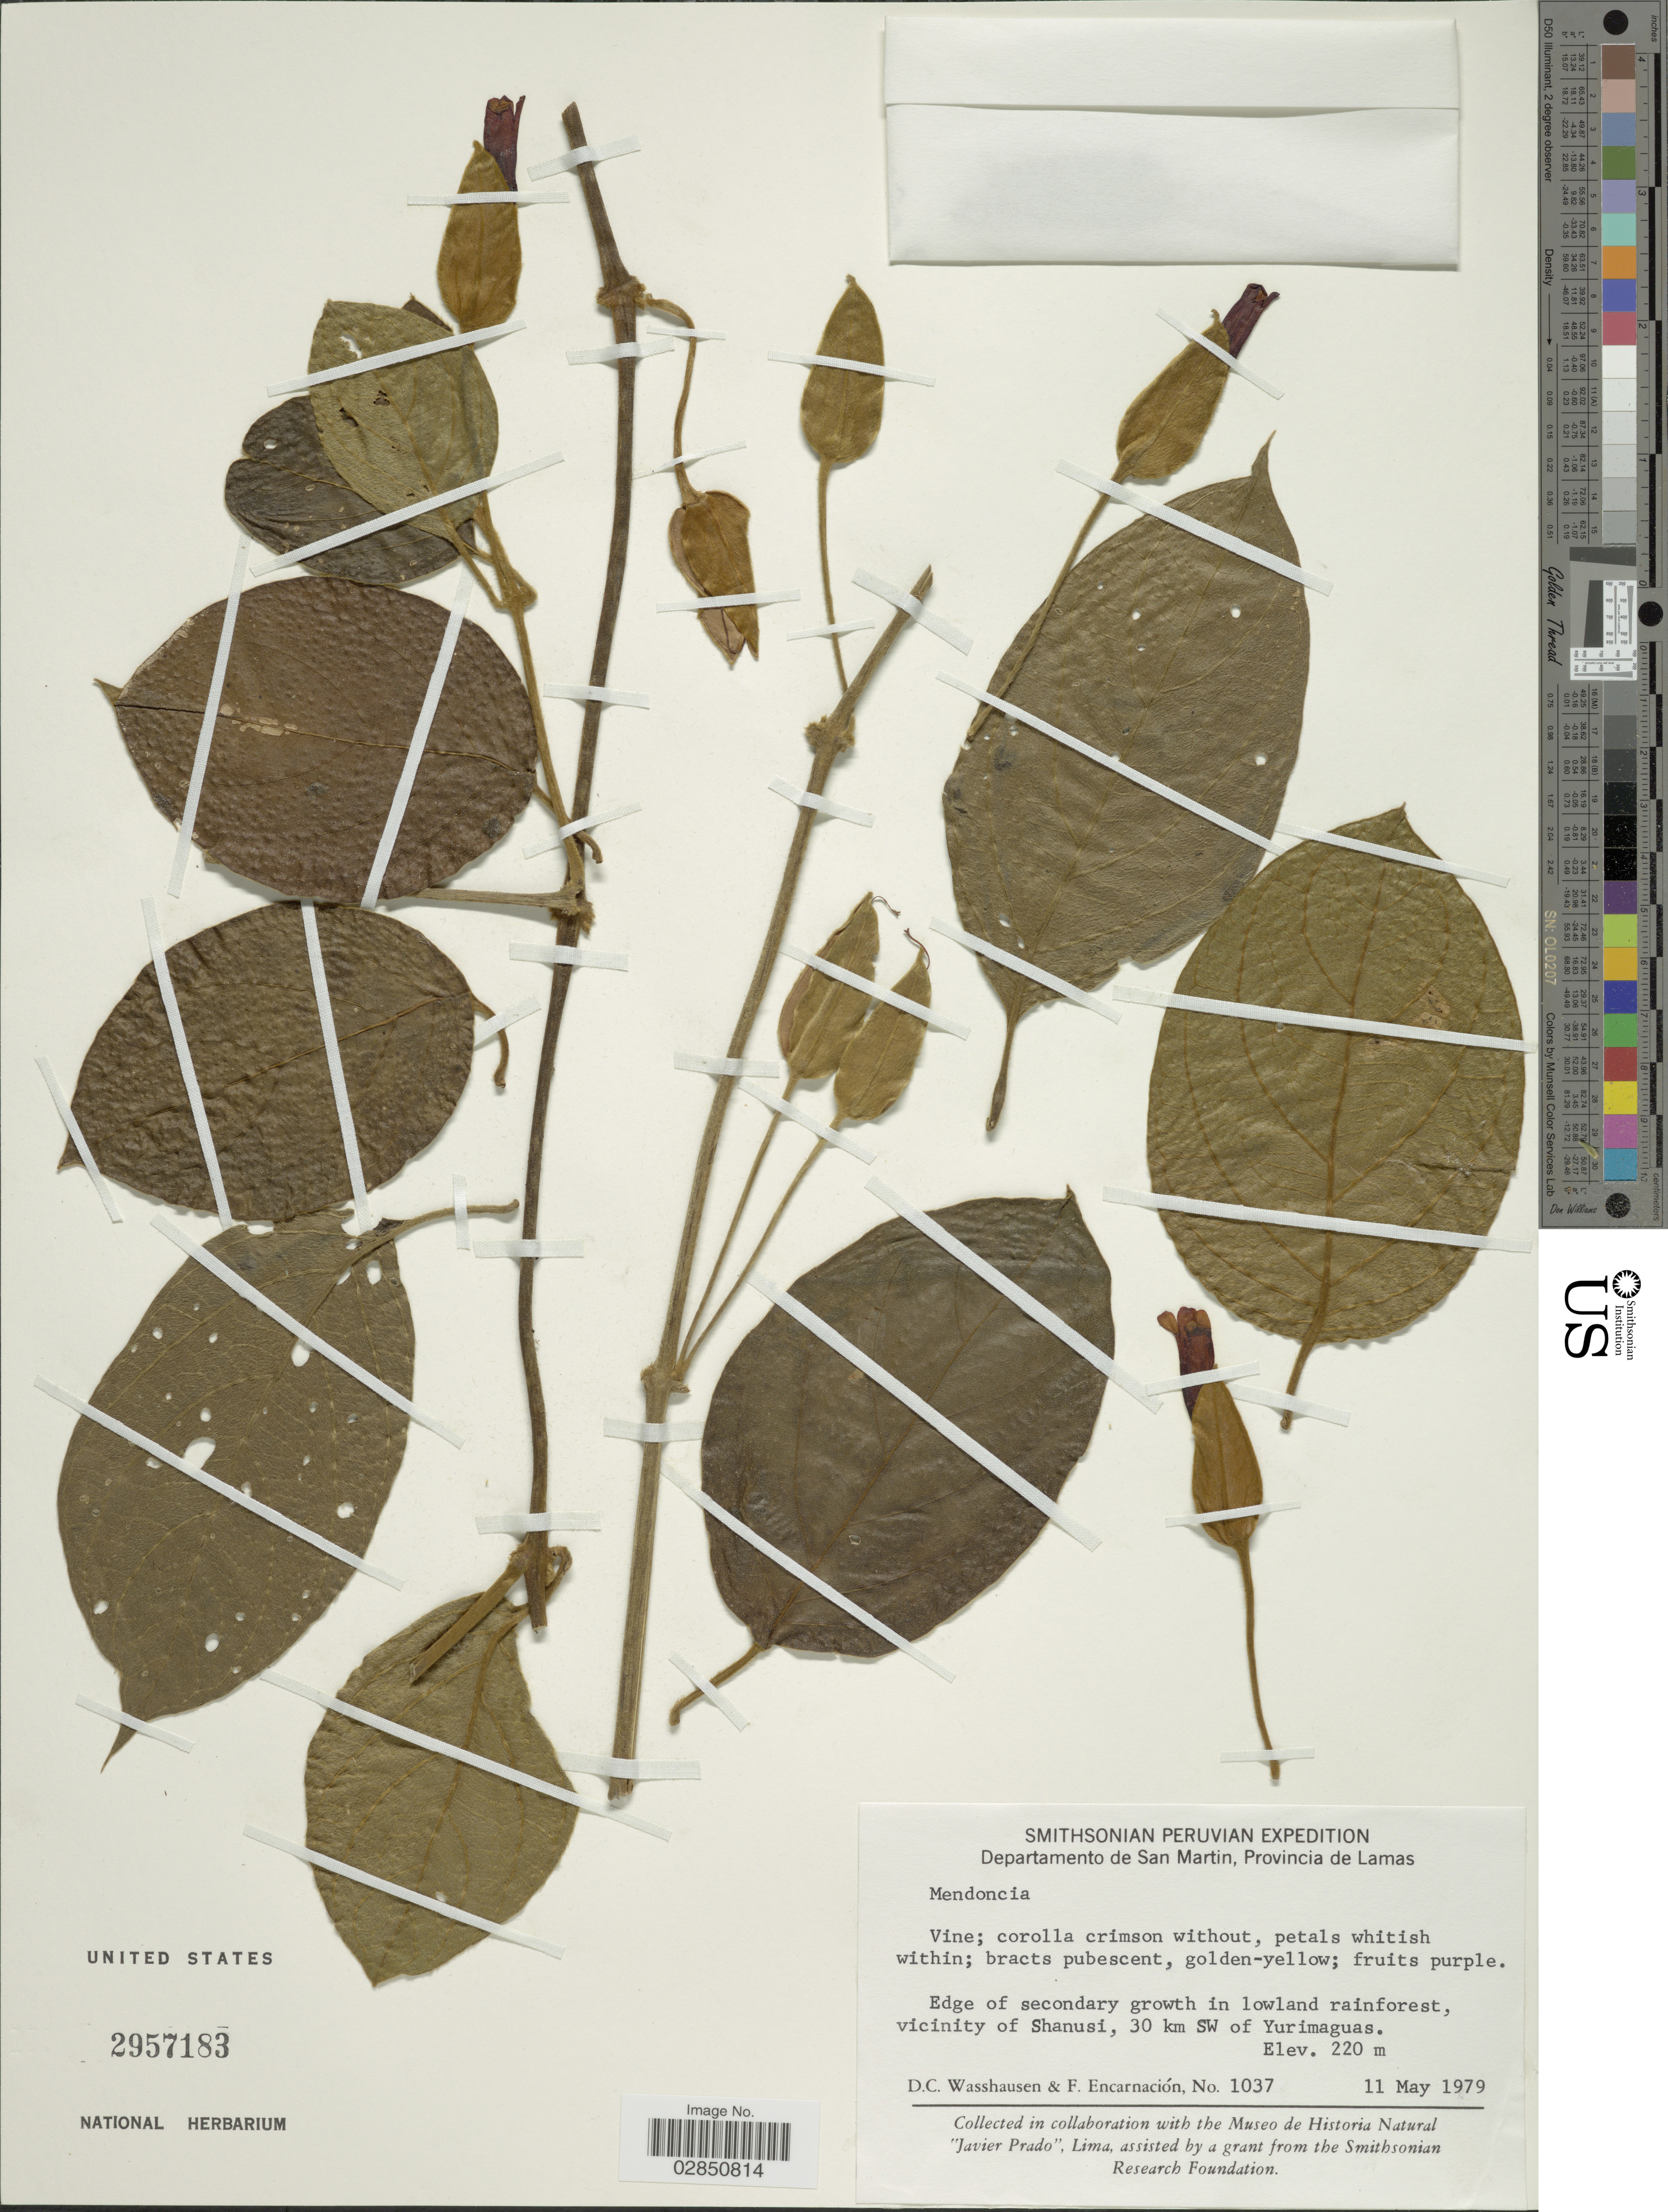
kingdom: Plantae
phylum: Tracheophyta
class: Magnoliopsida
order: Lamiales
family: Acanthaceae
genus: Mendoncia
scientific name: Mendoncia aspera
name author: (Ruiz & Pav.) Nees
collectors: D. C. Wasshausen & F. Encarnación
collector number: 1037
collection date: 1979-05-11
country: Peru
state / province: San Martín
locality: Departamento de San Martin, Provincia de Lamas. Vicinity of Shanusi, 30 km SW of Yurimaguas.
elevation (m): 220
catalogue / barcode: US 2957183